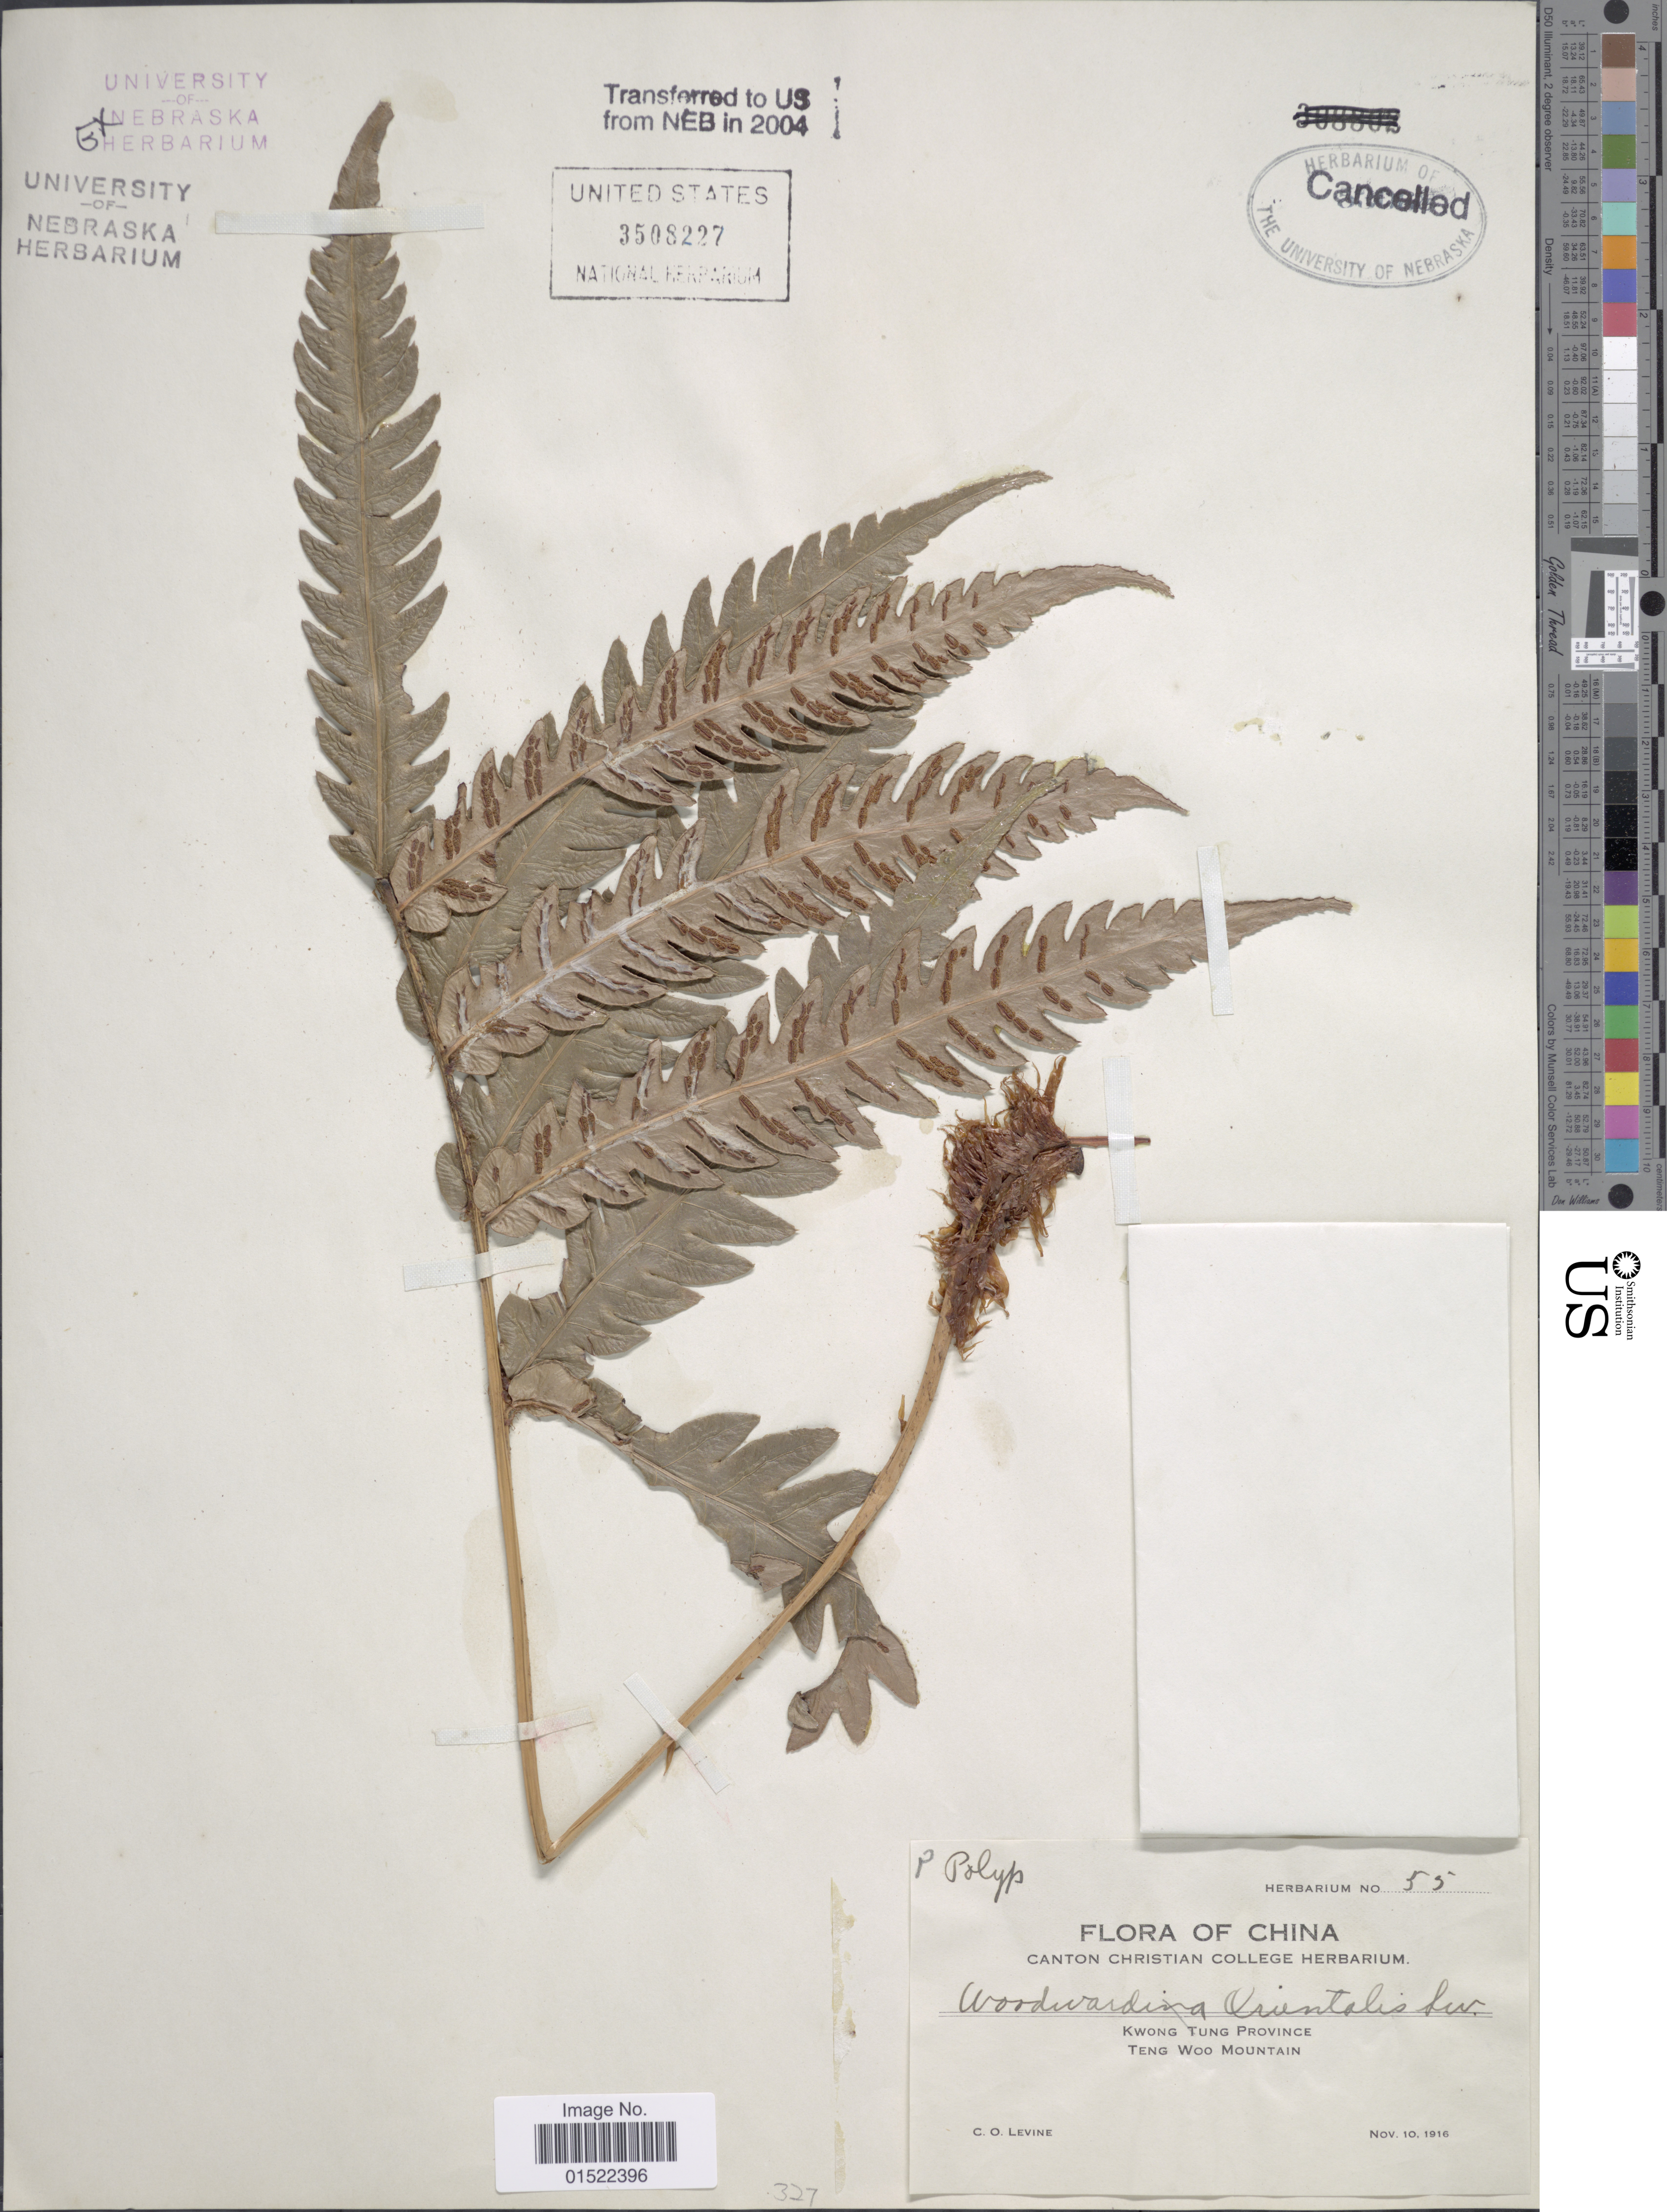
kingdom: Plantae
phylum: Tracheophyta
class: Polypodiopsida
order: Polypodiales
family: Blechnaceae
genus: Woodwardia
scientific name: Woodwardia orientalis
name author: Sw.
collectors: C. O. Levine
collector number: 55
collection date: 1916-11-10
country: China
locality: Kwong Tung Province, Teng Woo Mountain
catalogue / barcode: US 3508227